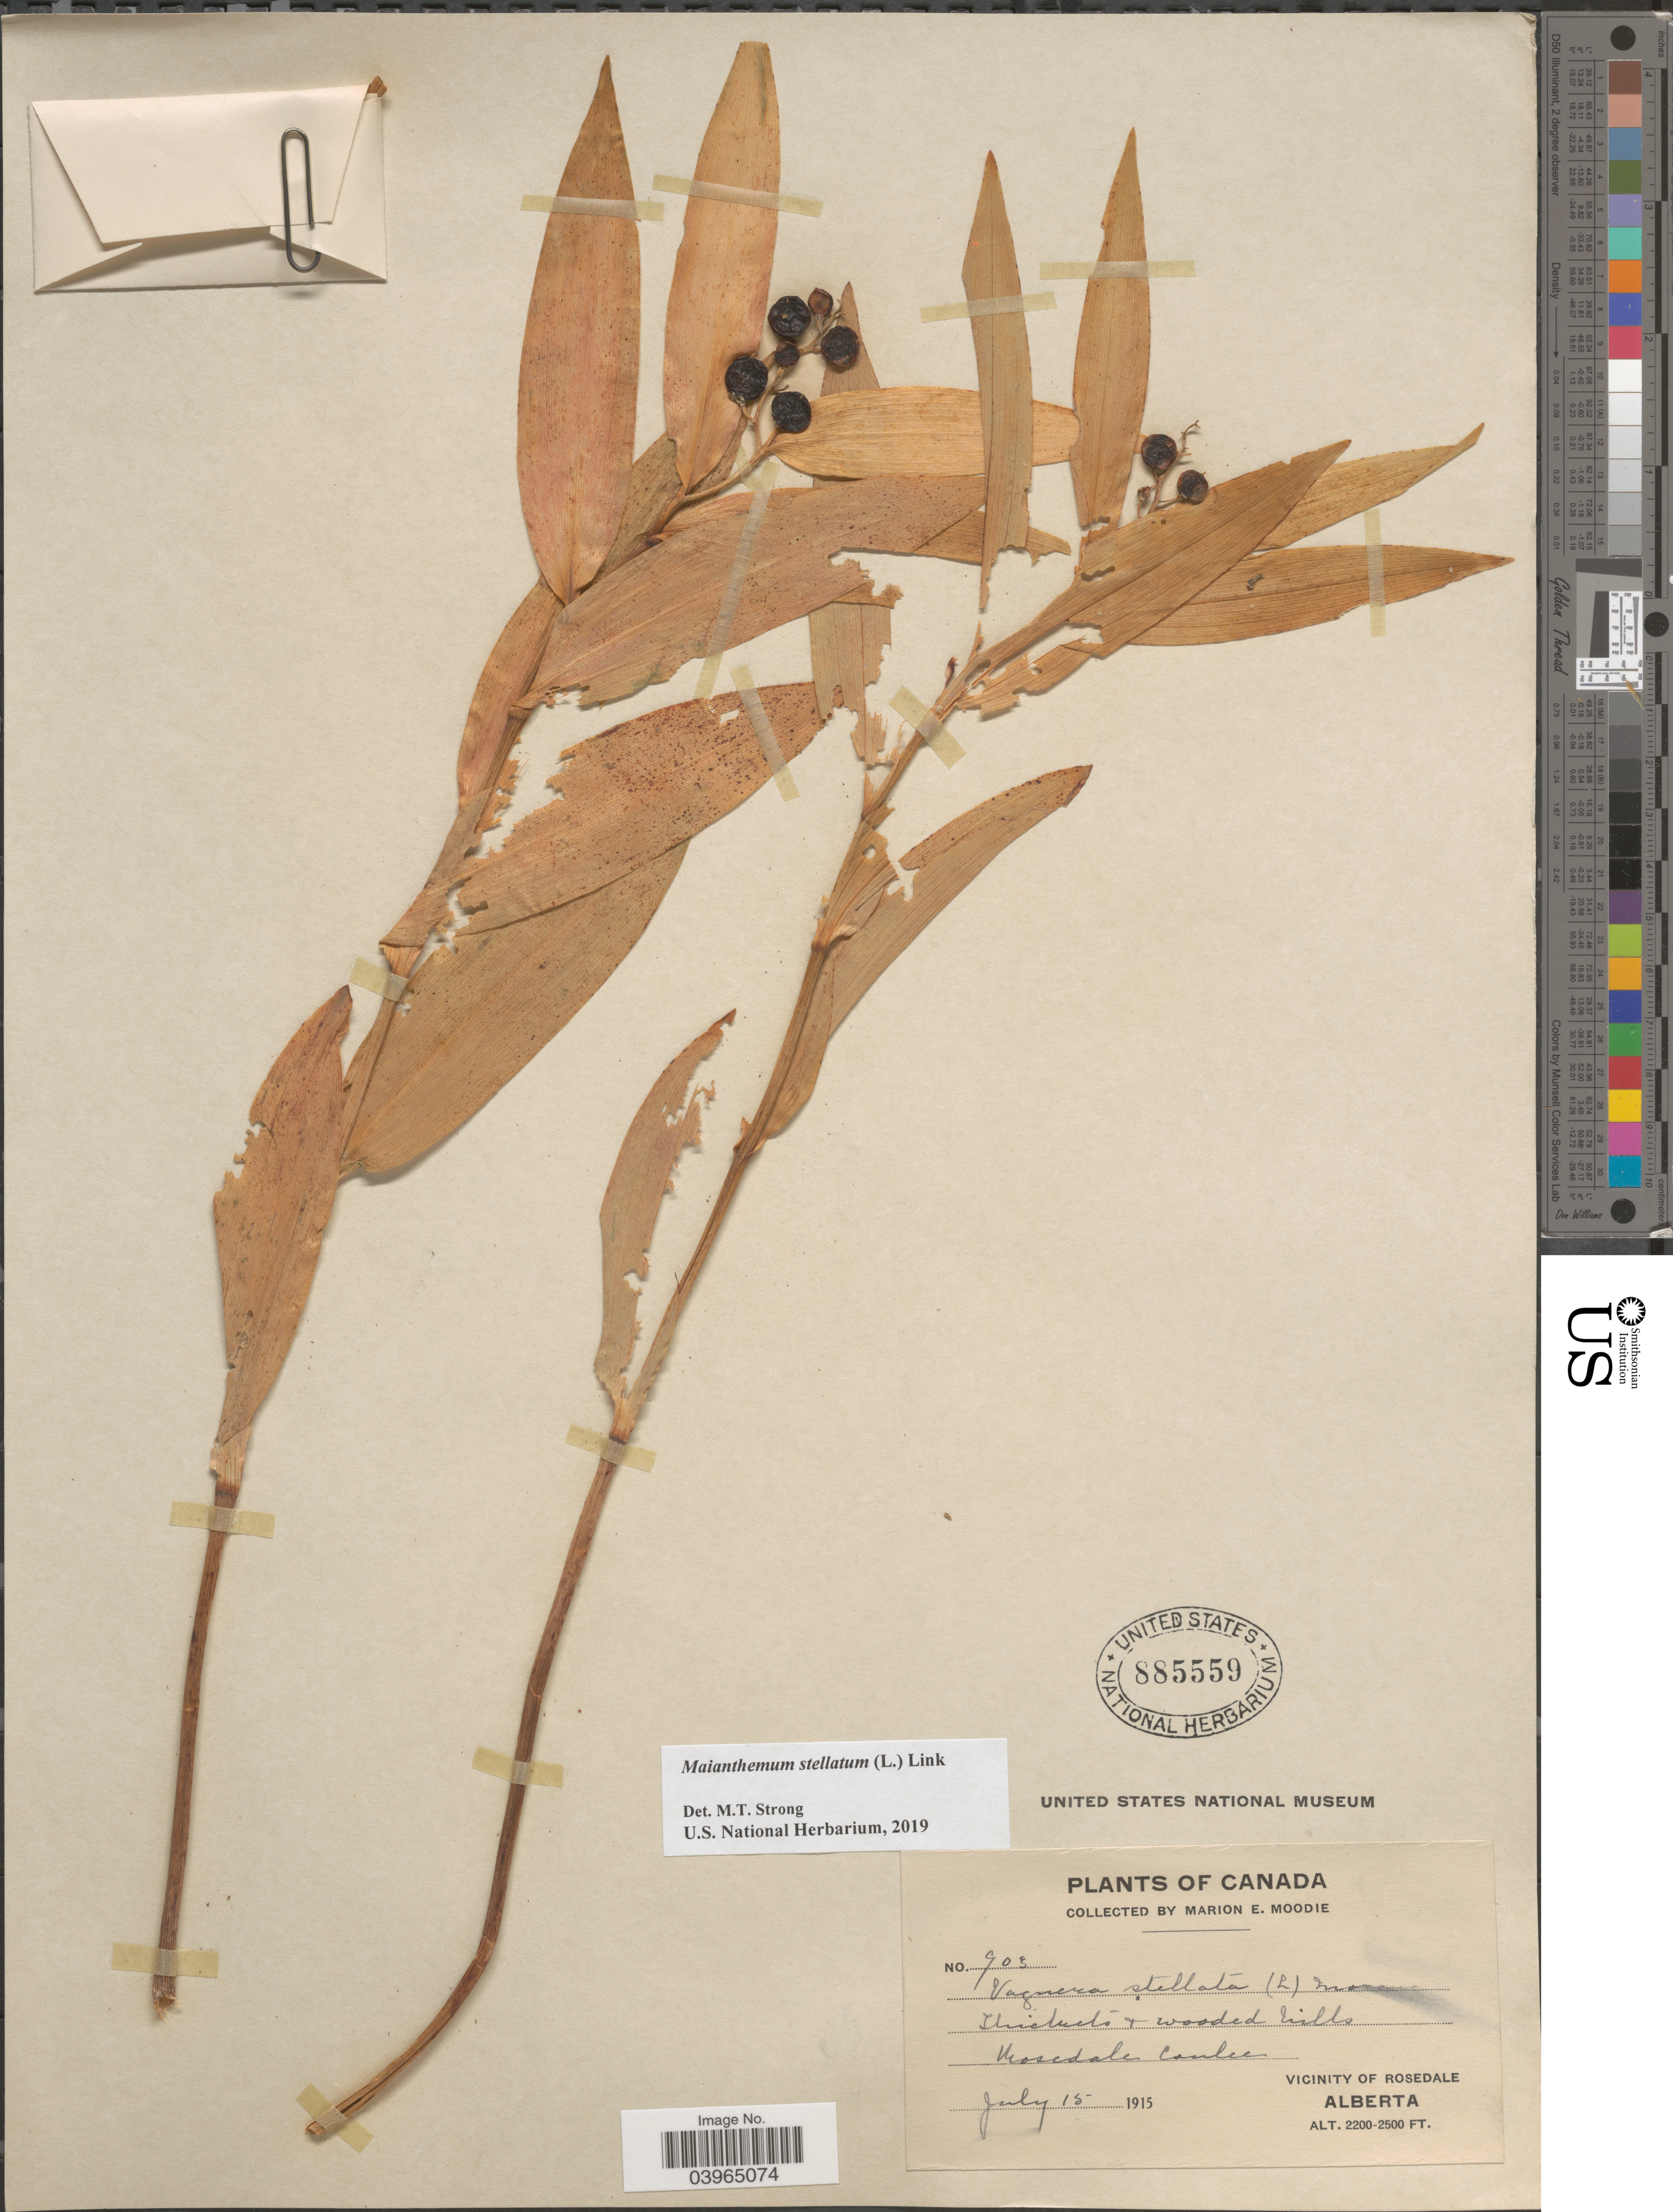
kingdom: Plantae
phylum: Tracheophyta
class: Liliopsida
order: Asparagales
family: Asparagaceae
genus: Maianthemum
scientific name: Maianthemum stellatum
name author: (L.) Link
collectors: M. E. Moodie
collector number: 903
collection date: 1915-07-15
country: Canada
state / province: Alberta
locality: Thickets & wooded hills. Rosedale Coulee. Vicinity of Rosedale.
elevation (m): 671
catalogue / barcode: US 885559